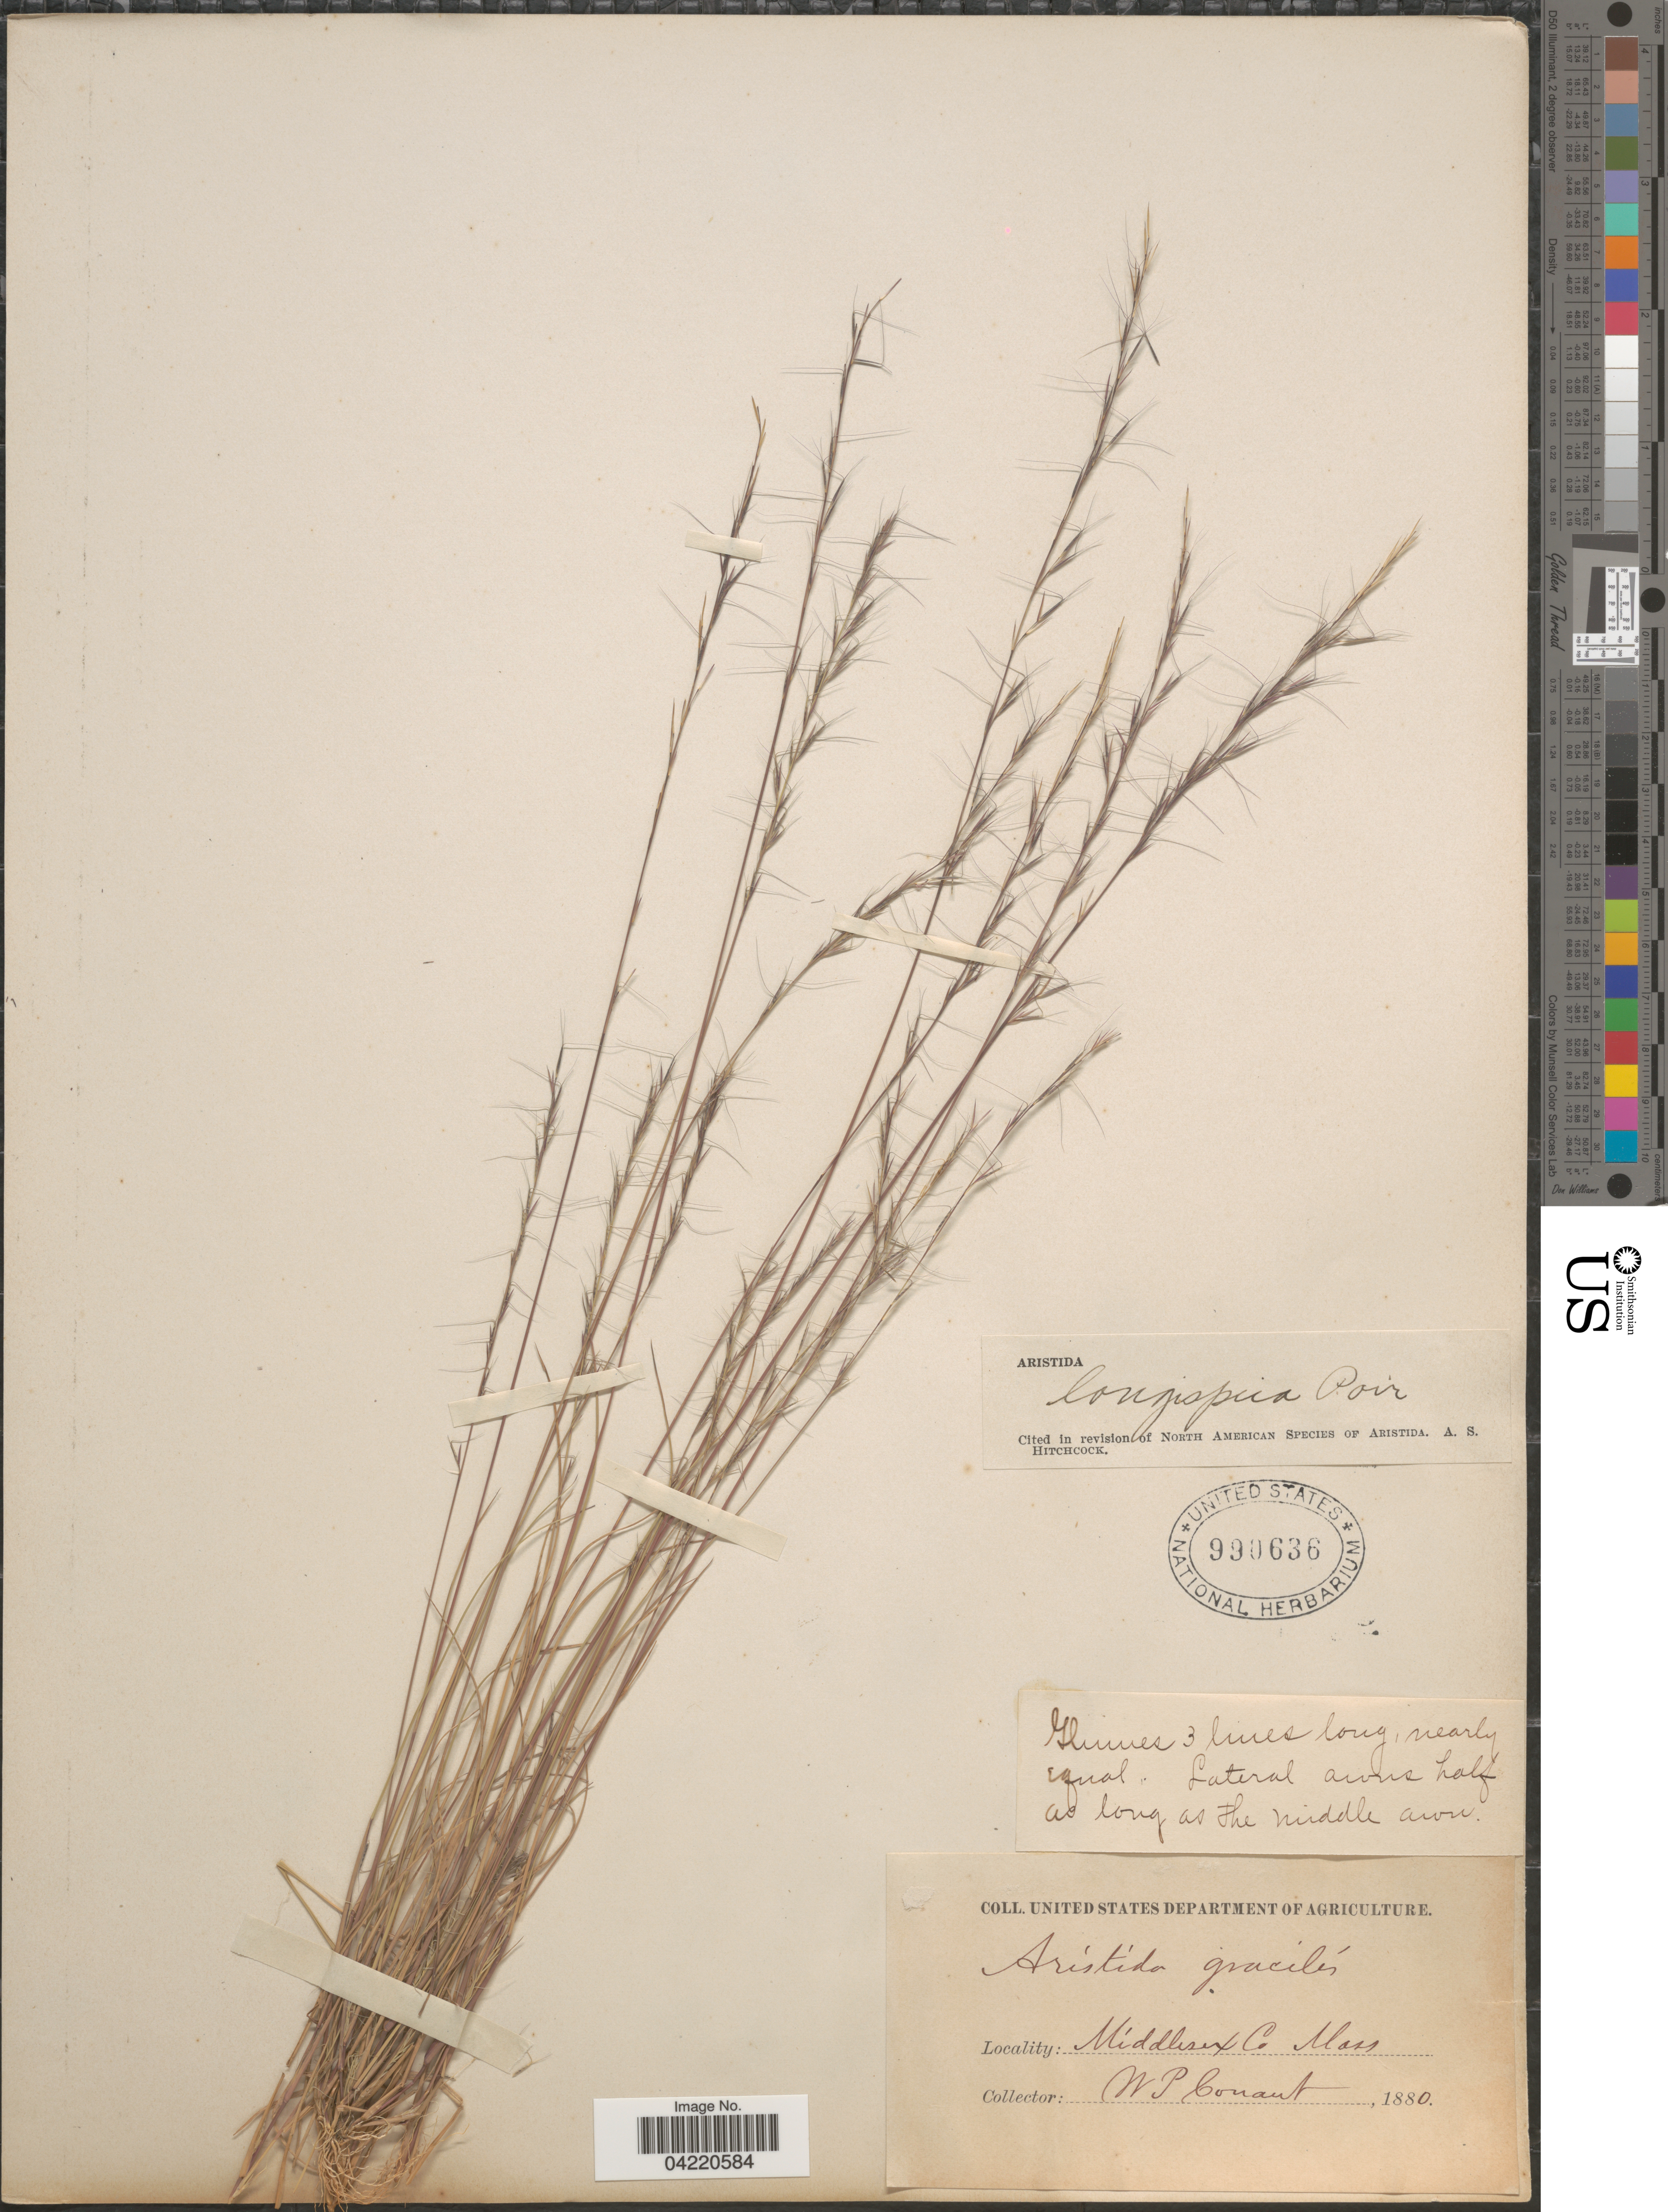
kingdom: Plantae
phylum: Tracheophyta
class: Liliopsida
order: Poales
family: Poaceae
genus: Aristida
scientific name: Aristida longespica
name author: Poir.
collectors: W. P. Conant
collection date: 1880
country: United States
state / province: Massachusetts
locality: Middlesex Co.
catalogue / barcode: US 990636